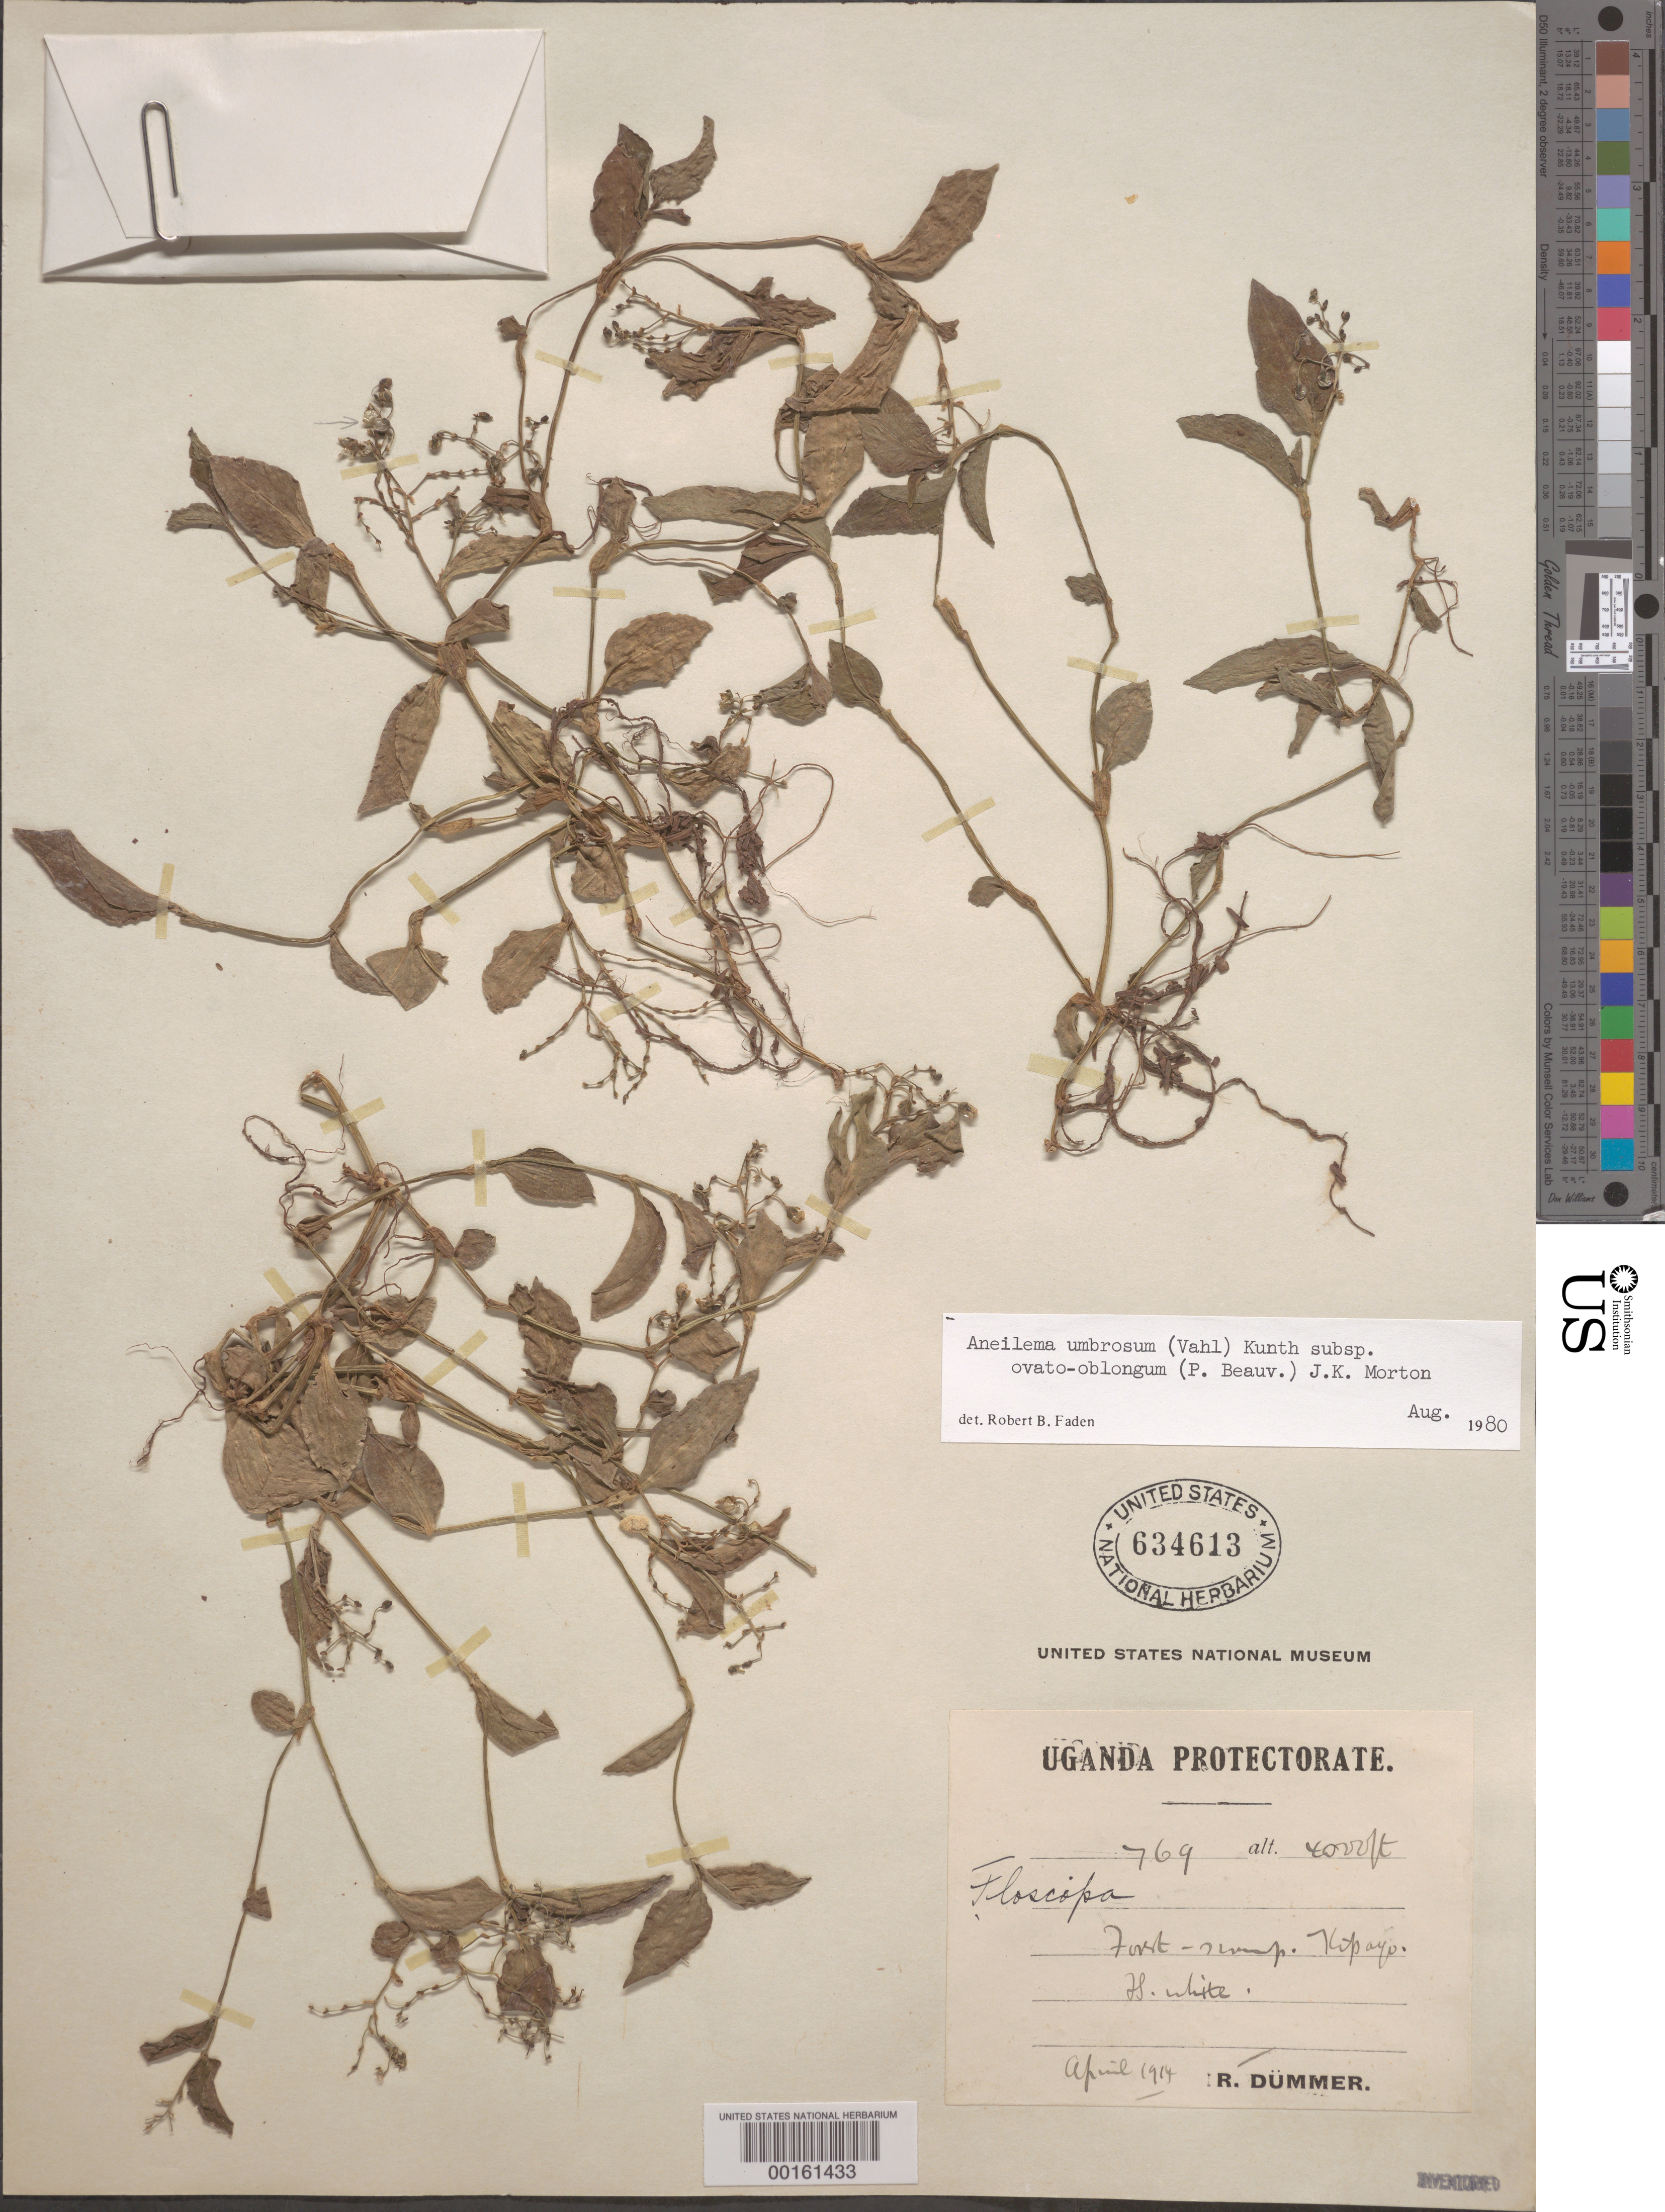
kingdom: Plantae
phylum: Tracheophyta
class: Liliopsida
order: Commelinales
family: Commelinaceae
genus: Aneilema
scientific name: Aneilema umbrosum subsp. ovato-oblongum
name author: (P. Beauv.) J.K. Morton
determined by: Faden, Robert B., (US), Smithsonian Institution - National Museum of Natural History (UNITED STATES)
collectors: R. Dümmer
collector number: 769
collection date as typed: Apr 1914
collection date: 1914-04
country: Uganda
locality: Kipayo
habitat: Forest swamp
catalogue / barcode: US 634613